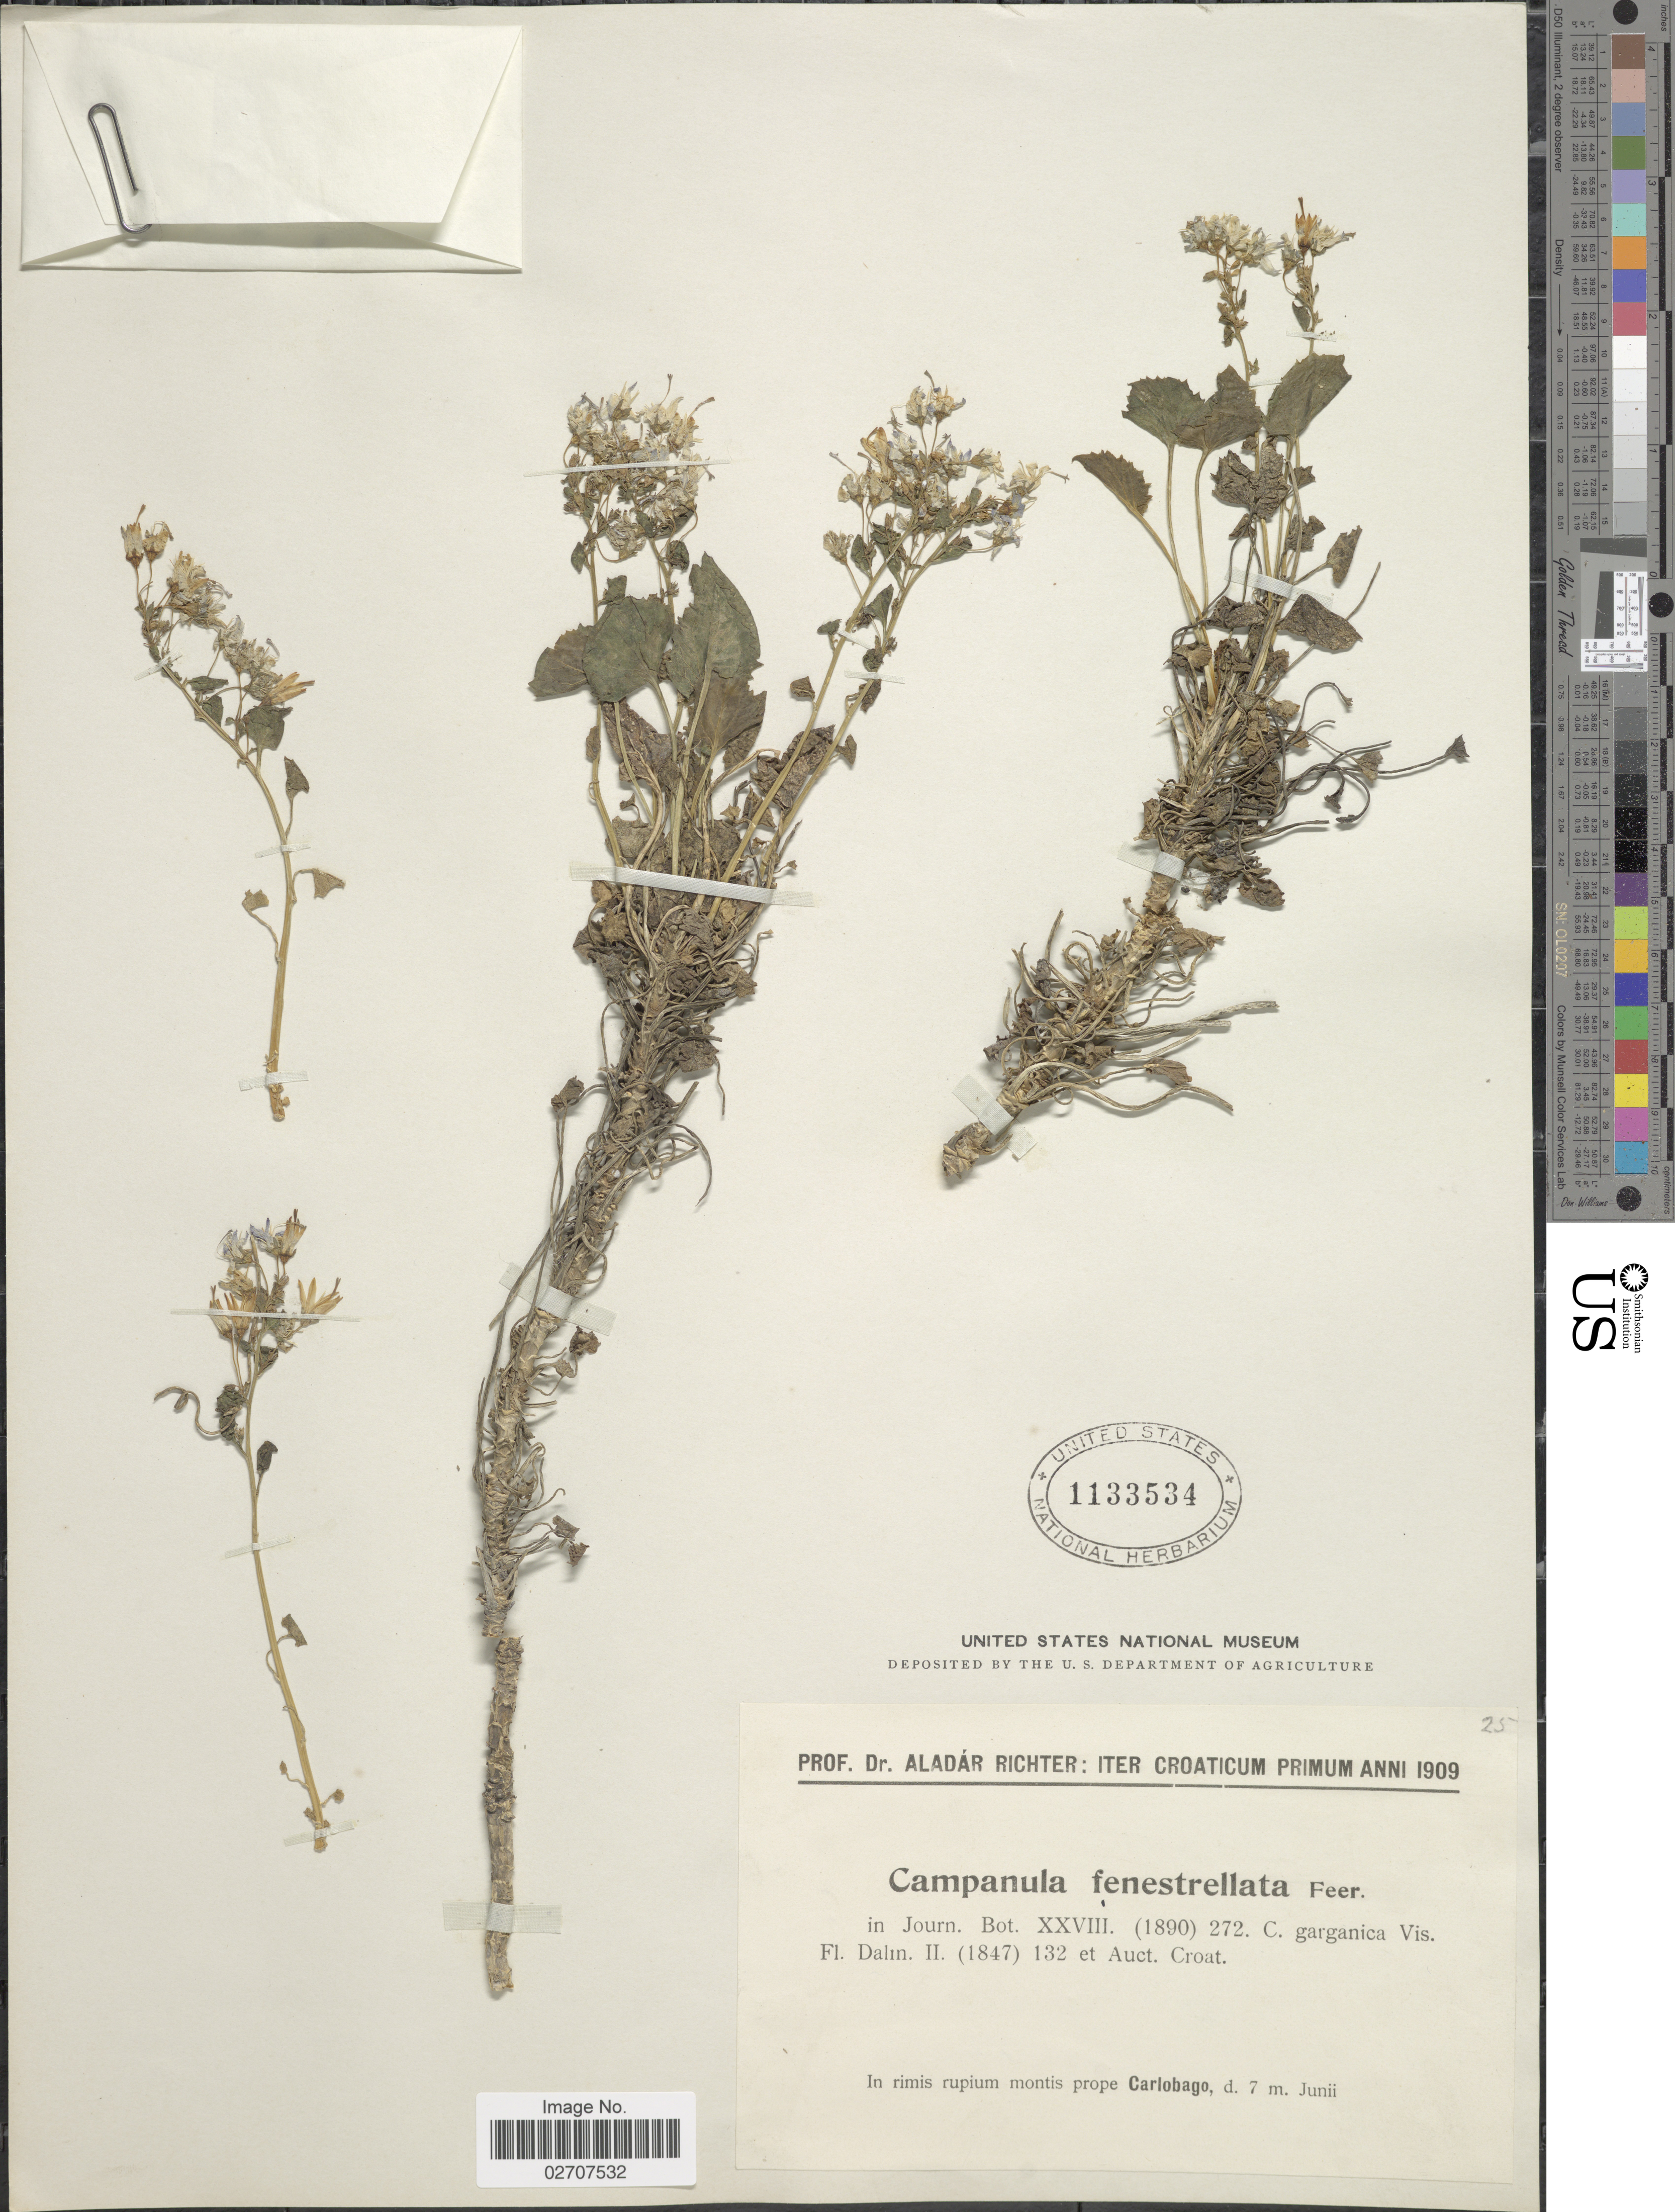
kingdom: Plantae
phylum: Tracheophyta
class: Magnoliopsida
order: Asterales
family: Campanulaceae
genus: Campanula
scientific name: Campanula fenestrellata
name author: Feer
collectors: A. Richter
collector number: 25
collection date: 1909-06-07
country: Croatia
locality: Prope Carlobago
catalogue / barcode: US 1133534